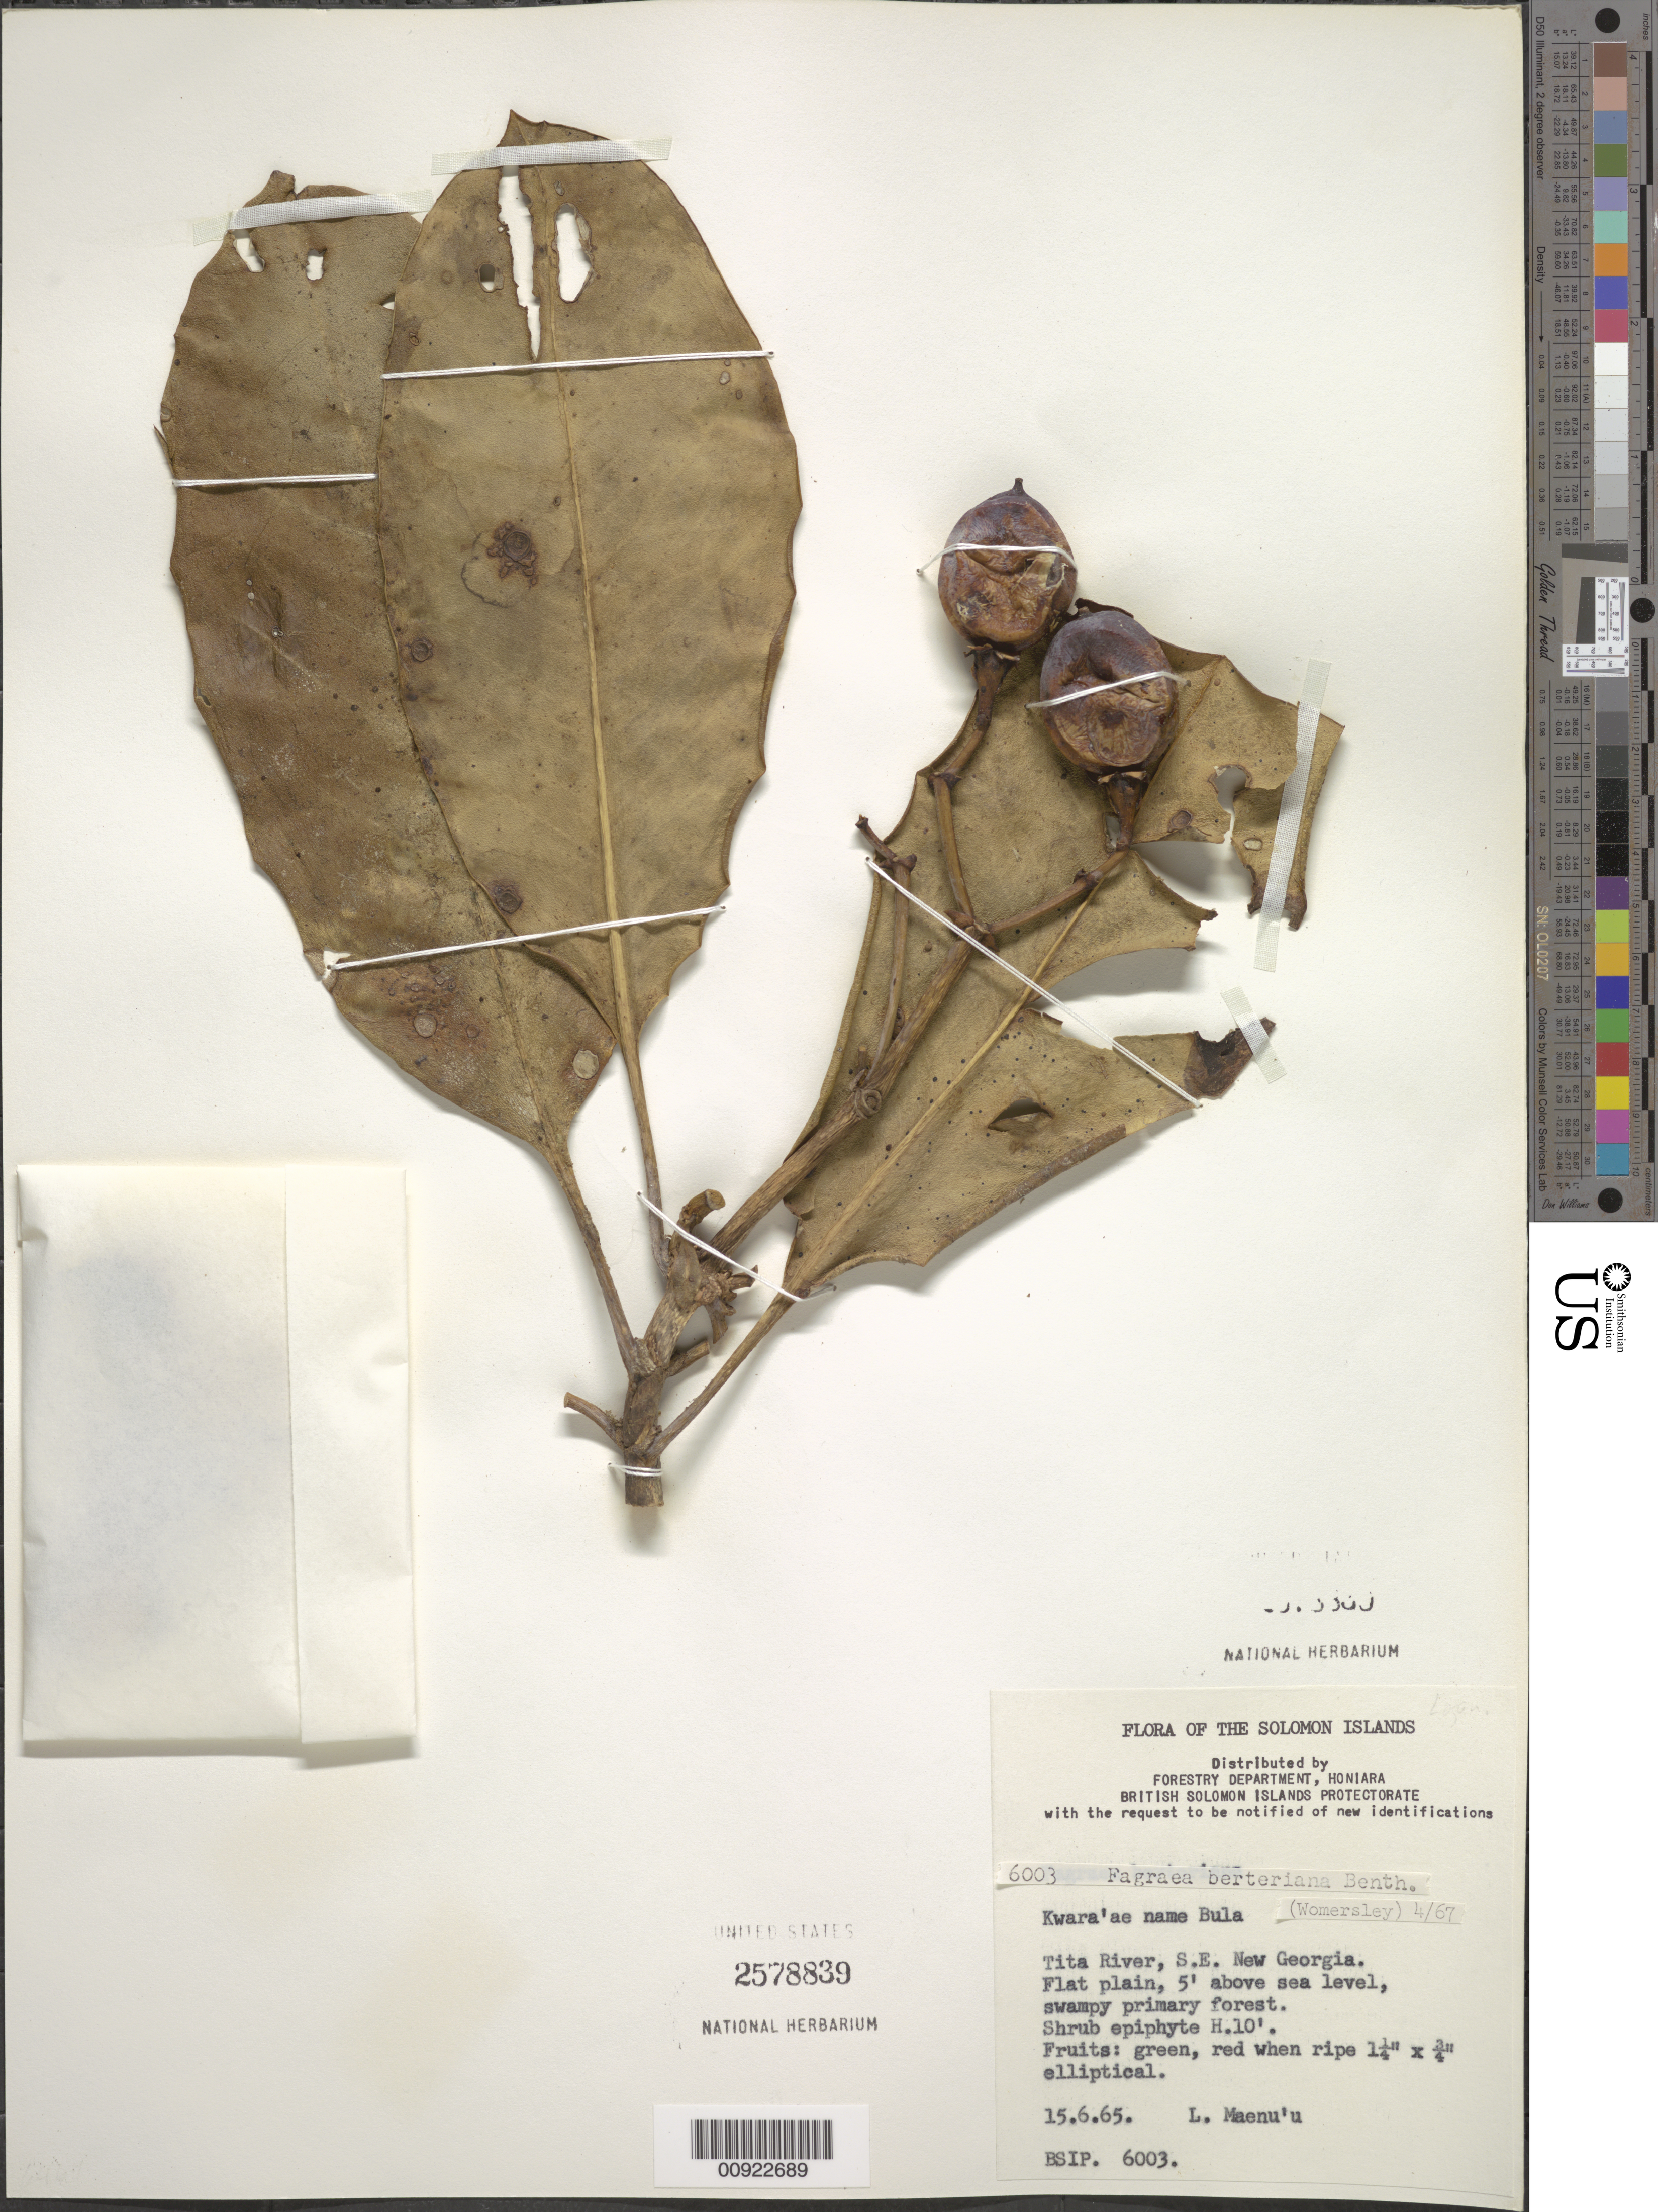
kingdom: Plantae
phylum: Tracheophyta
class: Magnoliopsida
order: Gentianales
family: Gentianaceae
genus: Fagraea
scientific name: Fagraea berteroana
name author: A. Gray ex Benth.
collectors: L. Maenu'u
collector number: BSIP 6003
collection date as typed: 15 Jun 1965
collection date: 1965-06-15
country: Solomon Islands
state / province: Western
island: New Georgia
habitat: Swampy primary forest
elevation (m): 2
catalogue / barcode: US 2578839